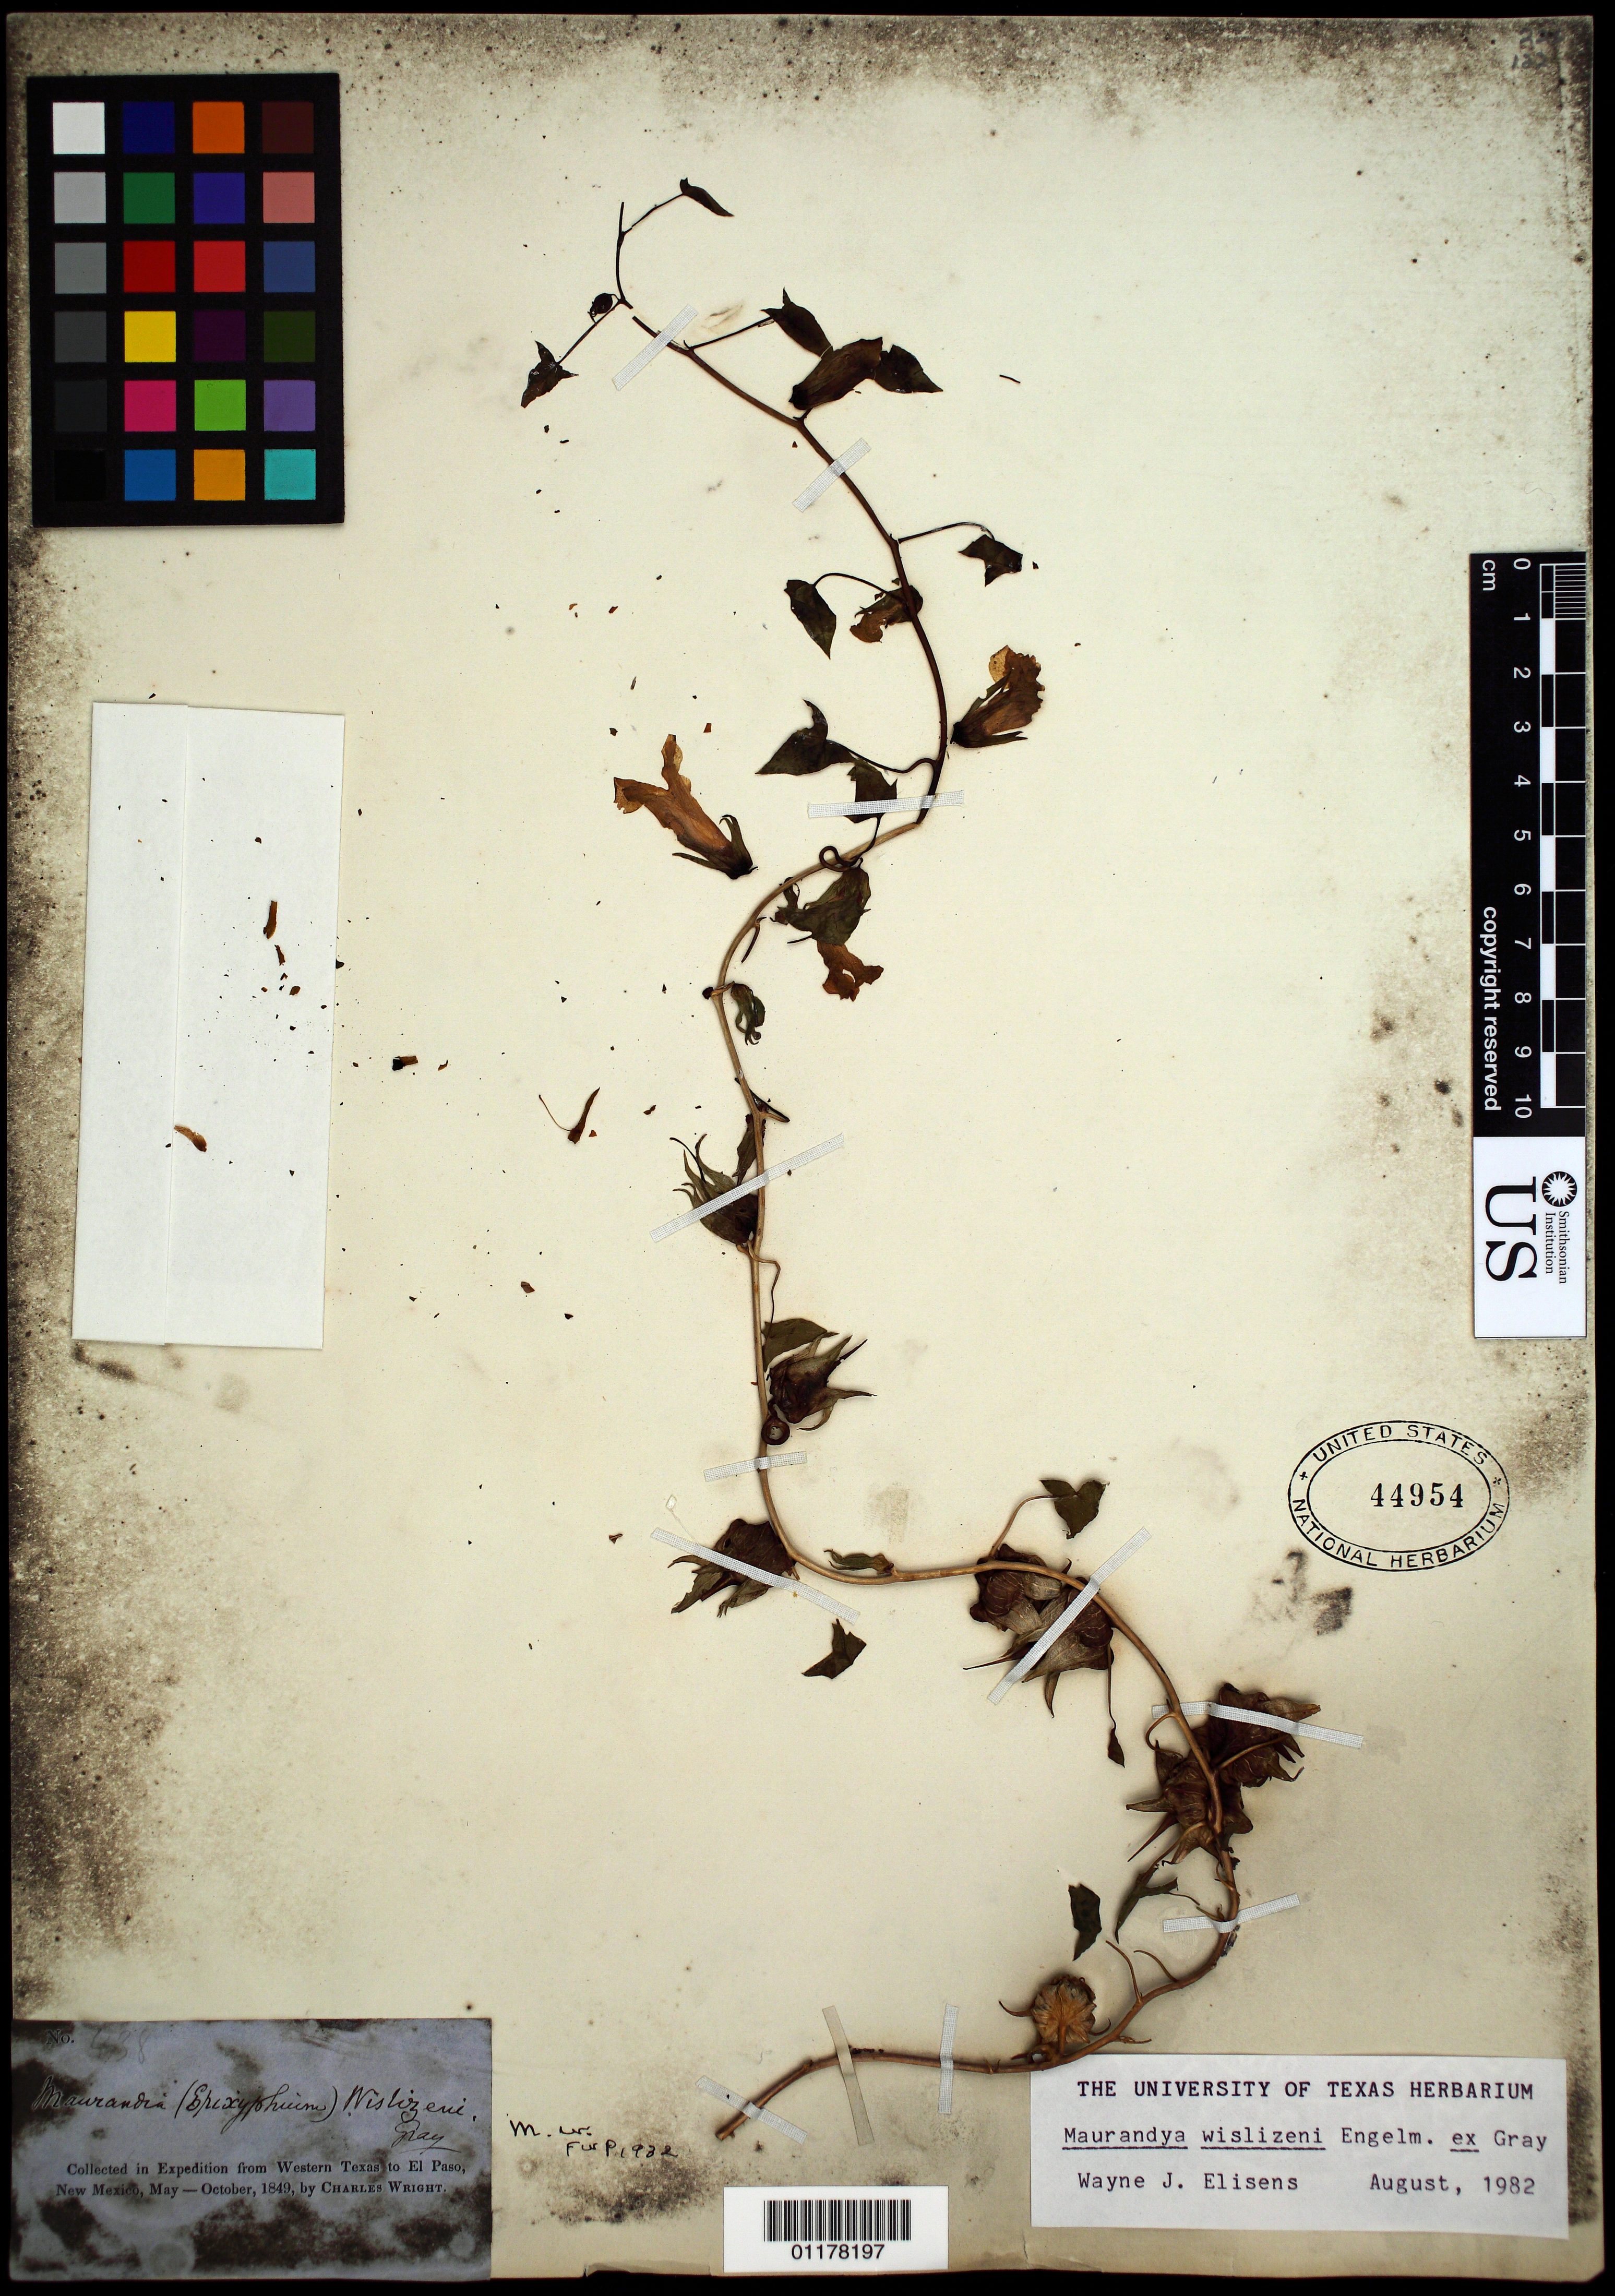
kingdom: Plantae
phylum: Tracheophyta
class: Magnoliopsida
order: Lamiales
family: Plantaginaceae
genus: Maurandya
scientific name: Maurandya wislizeni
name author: Engelm. ex A. Gray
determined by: Elisens, W. J.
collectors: C. Wright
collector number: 438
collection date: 1849-05/1849-10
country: United States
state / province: New Mexico / Texas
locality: from Western Texas to El Paso, New Mexico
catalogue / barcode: US 44954